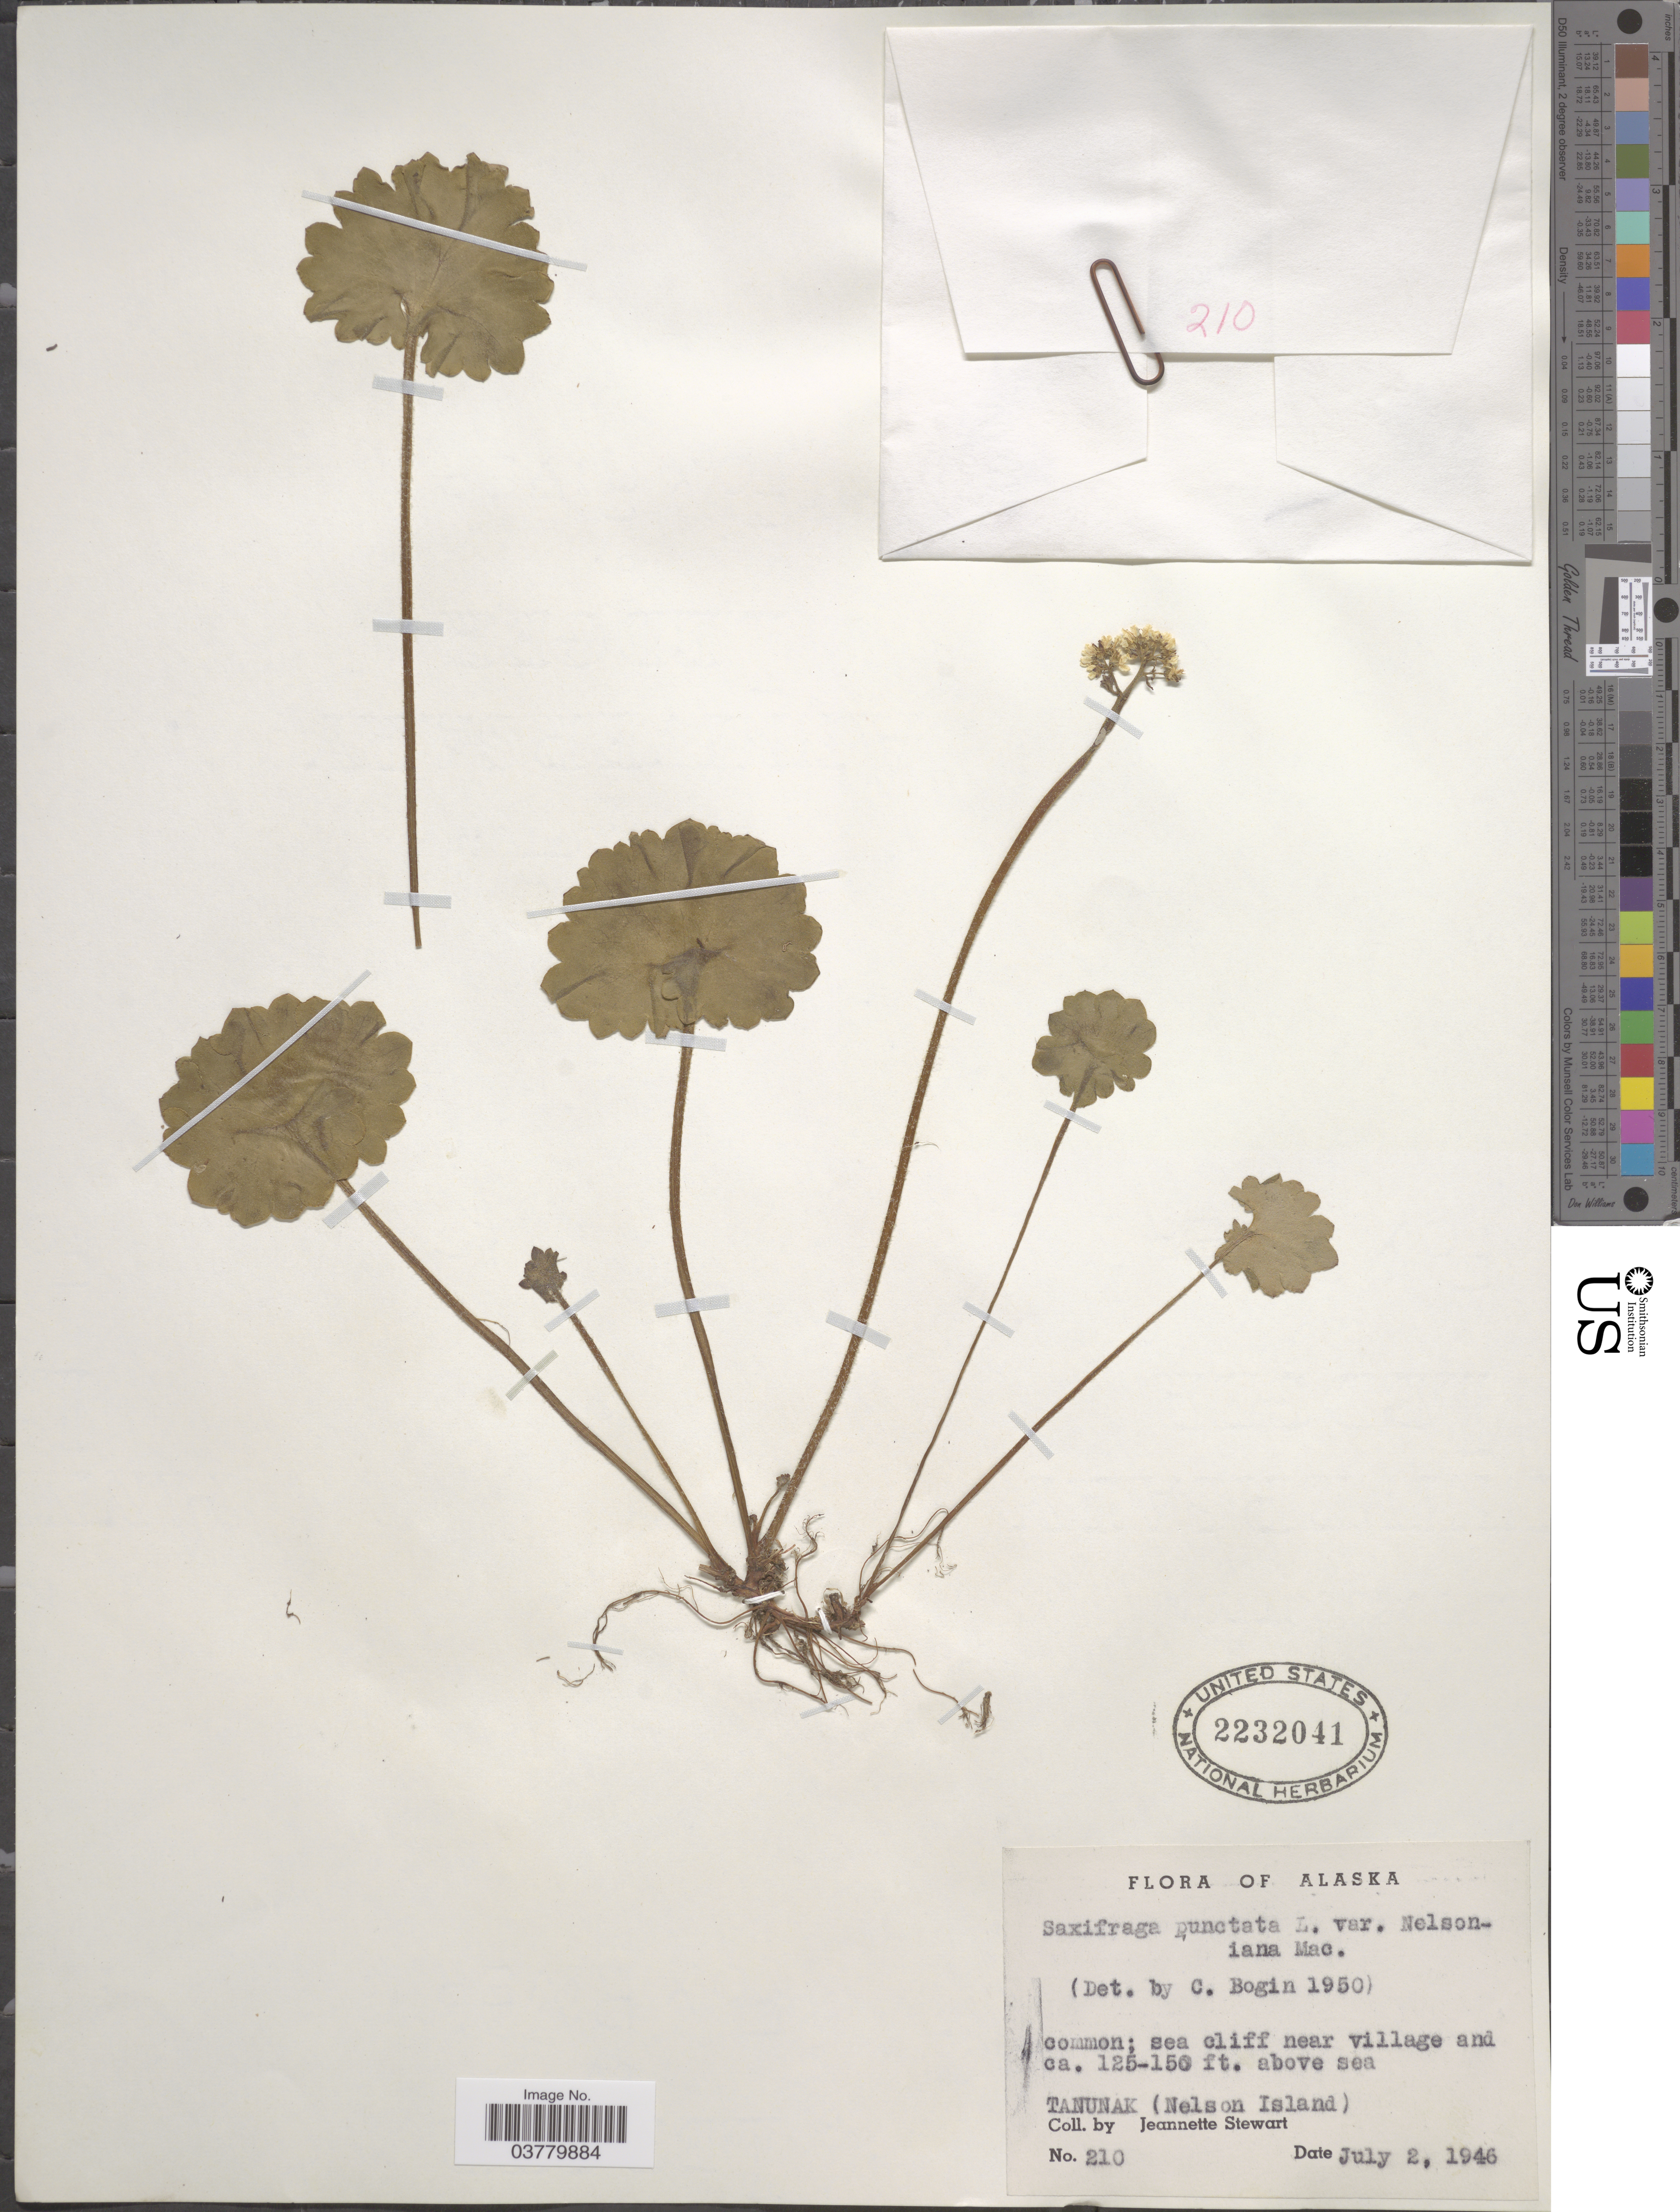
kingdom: Plantae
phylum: Tracheophyta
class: Magnoliopsida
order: Saxifragales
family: Saxifragaceae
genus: Micranthes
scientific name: Micranthes nelsoniana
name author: (D. Don) Small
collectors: J. Stewart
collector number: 210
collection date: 1946-07-02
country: United States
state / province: Alaska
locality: Tanunak (Nelson Island).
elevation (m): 38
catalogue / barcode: US 2232041